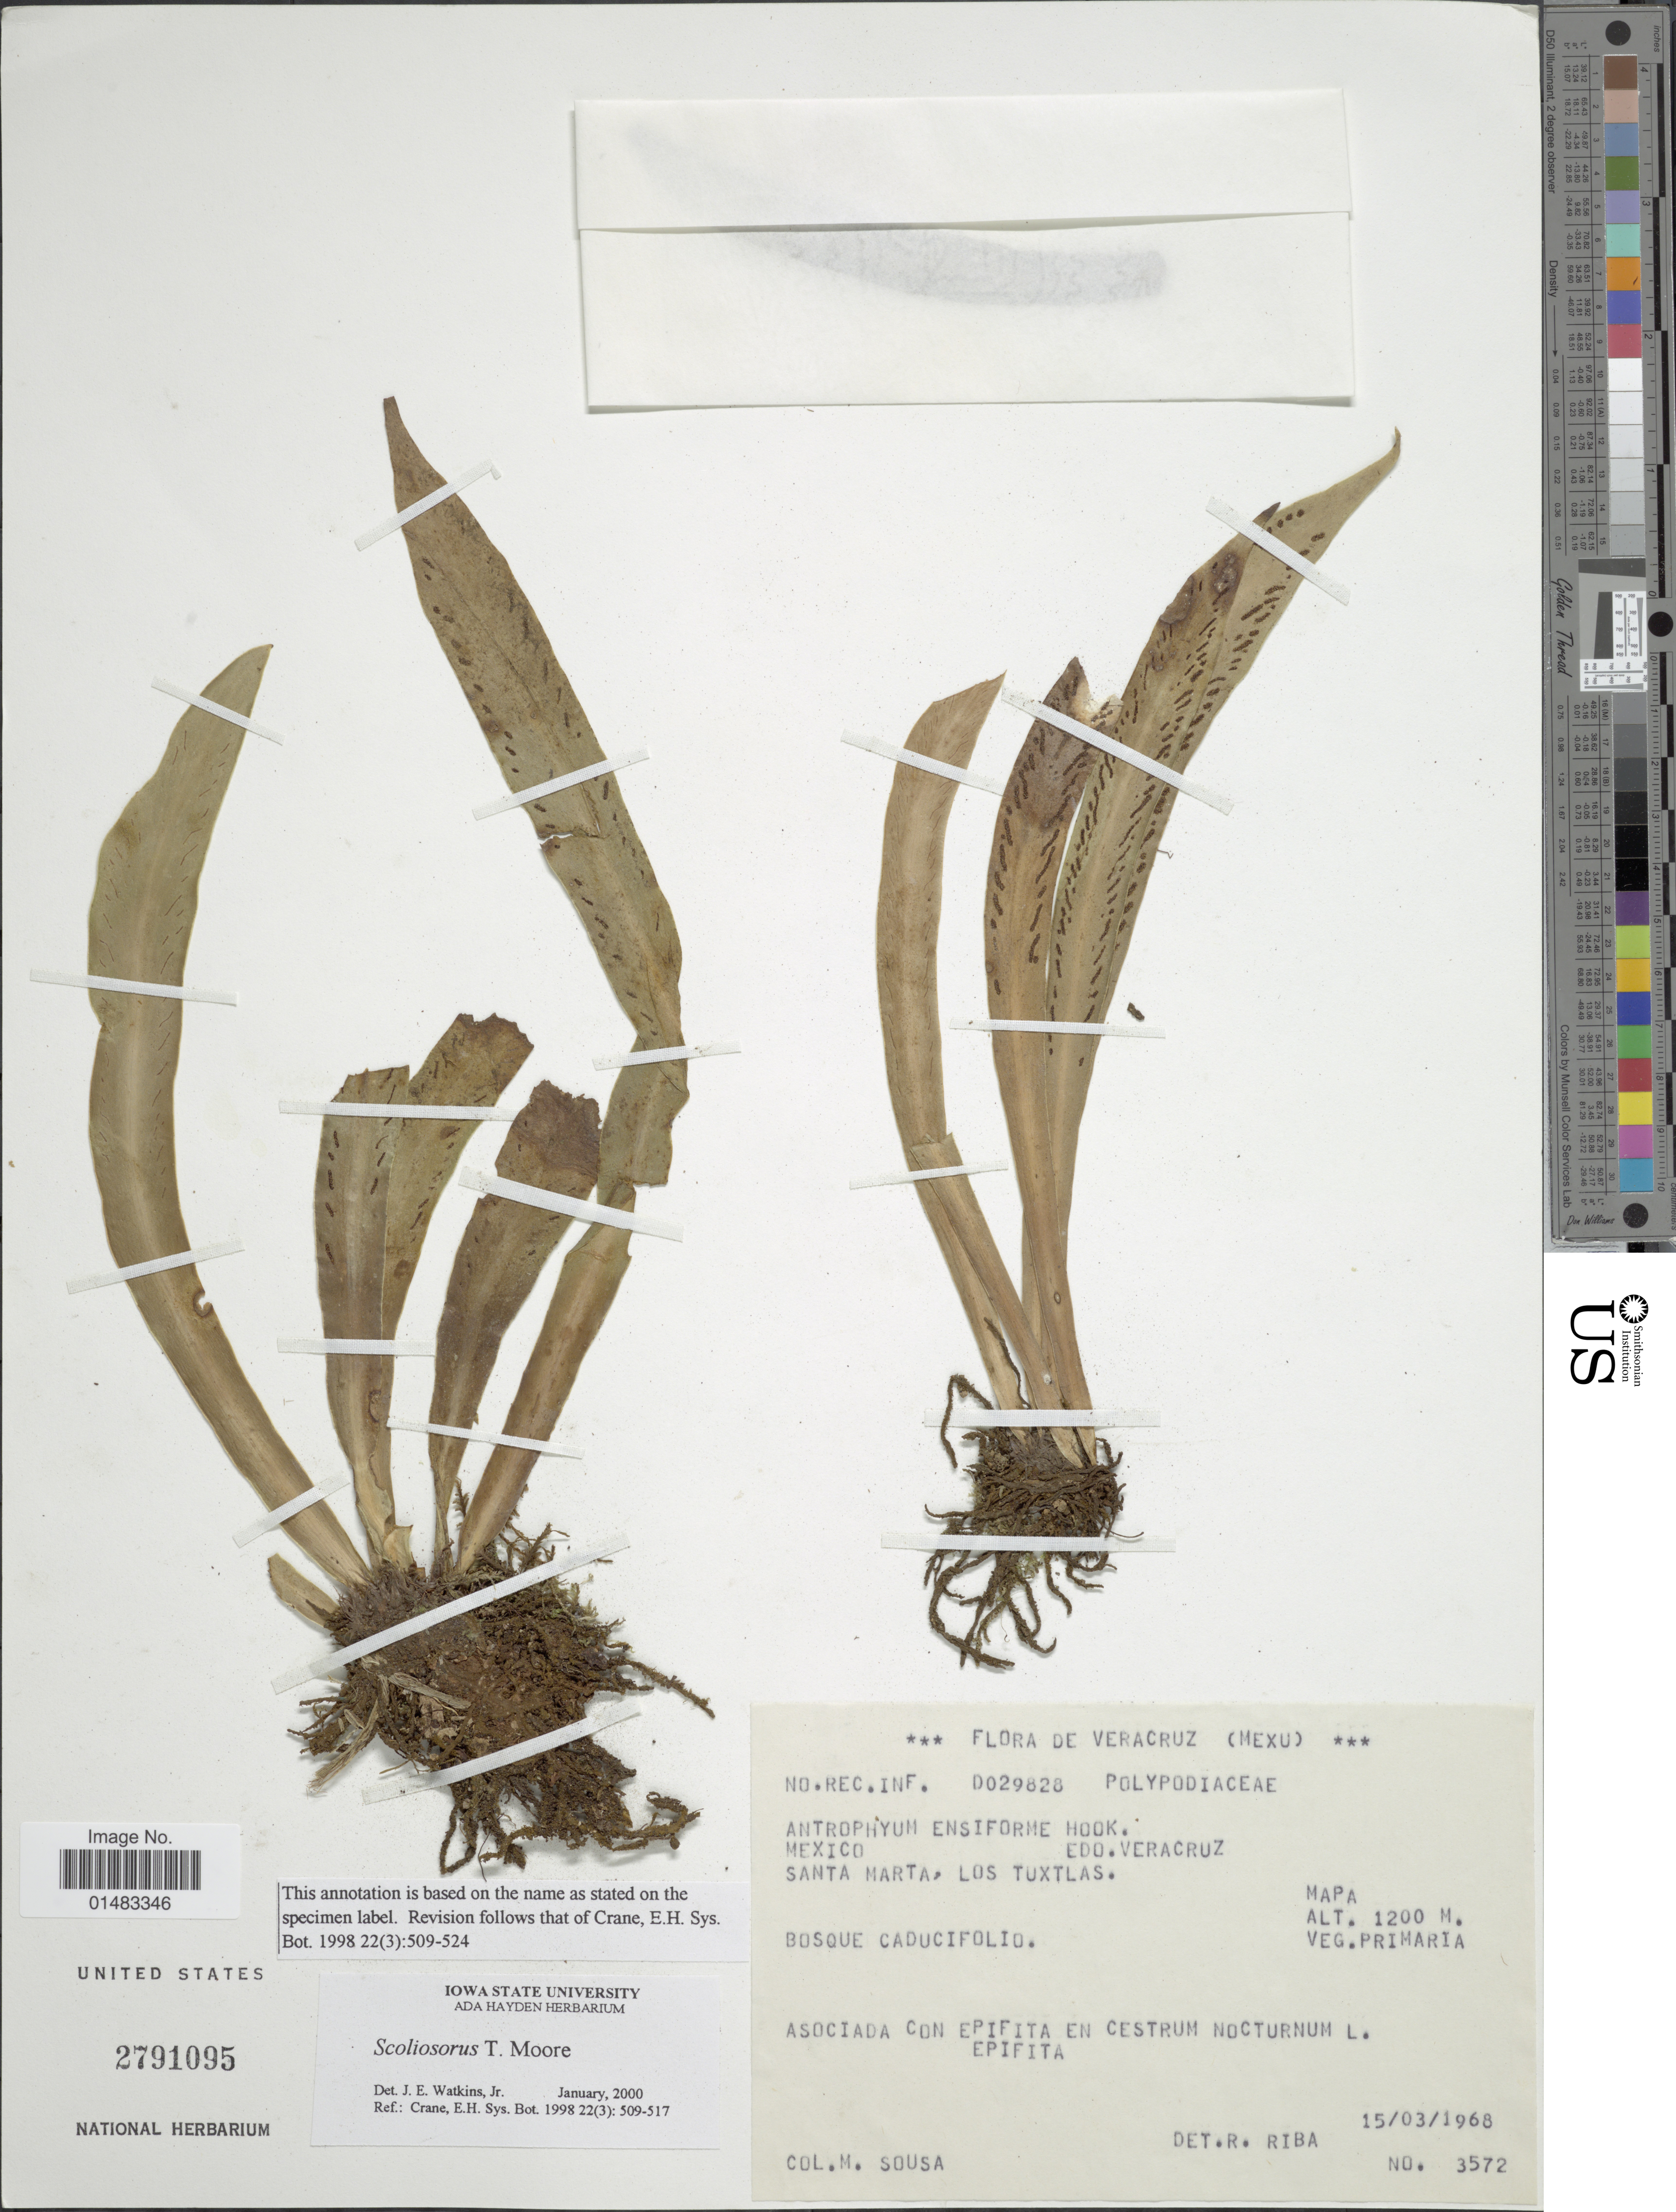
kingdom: Plantae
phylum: Tracheophyta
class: Polypodiopsida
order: Polypodiales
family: Pteridaceae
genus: Scoliosorus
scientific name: Scoliosorus ensiformis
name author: (Hook.) T. Moore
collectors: M. Sousa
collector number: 3572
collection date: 1968-03-15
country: Mexico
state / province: Veracruz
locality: Flora de Vera Cruz, Santa Marta, Los Tuxtlas, Bosque Caducifolio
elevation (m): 1200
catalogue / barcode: US 2791095